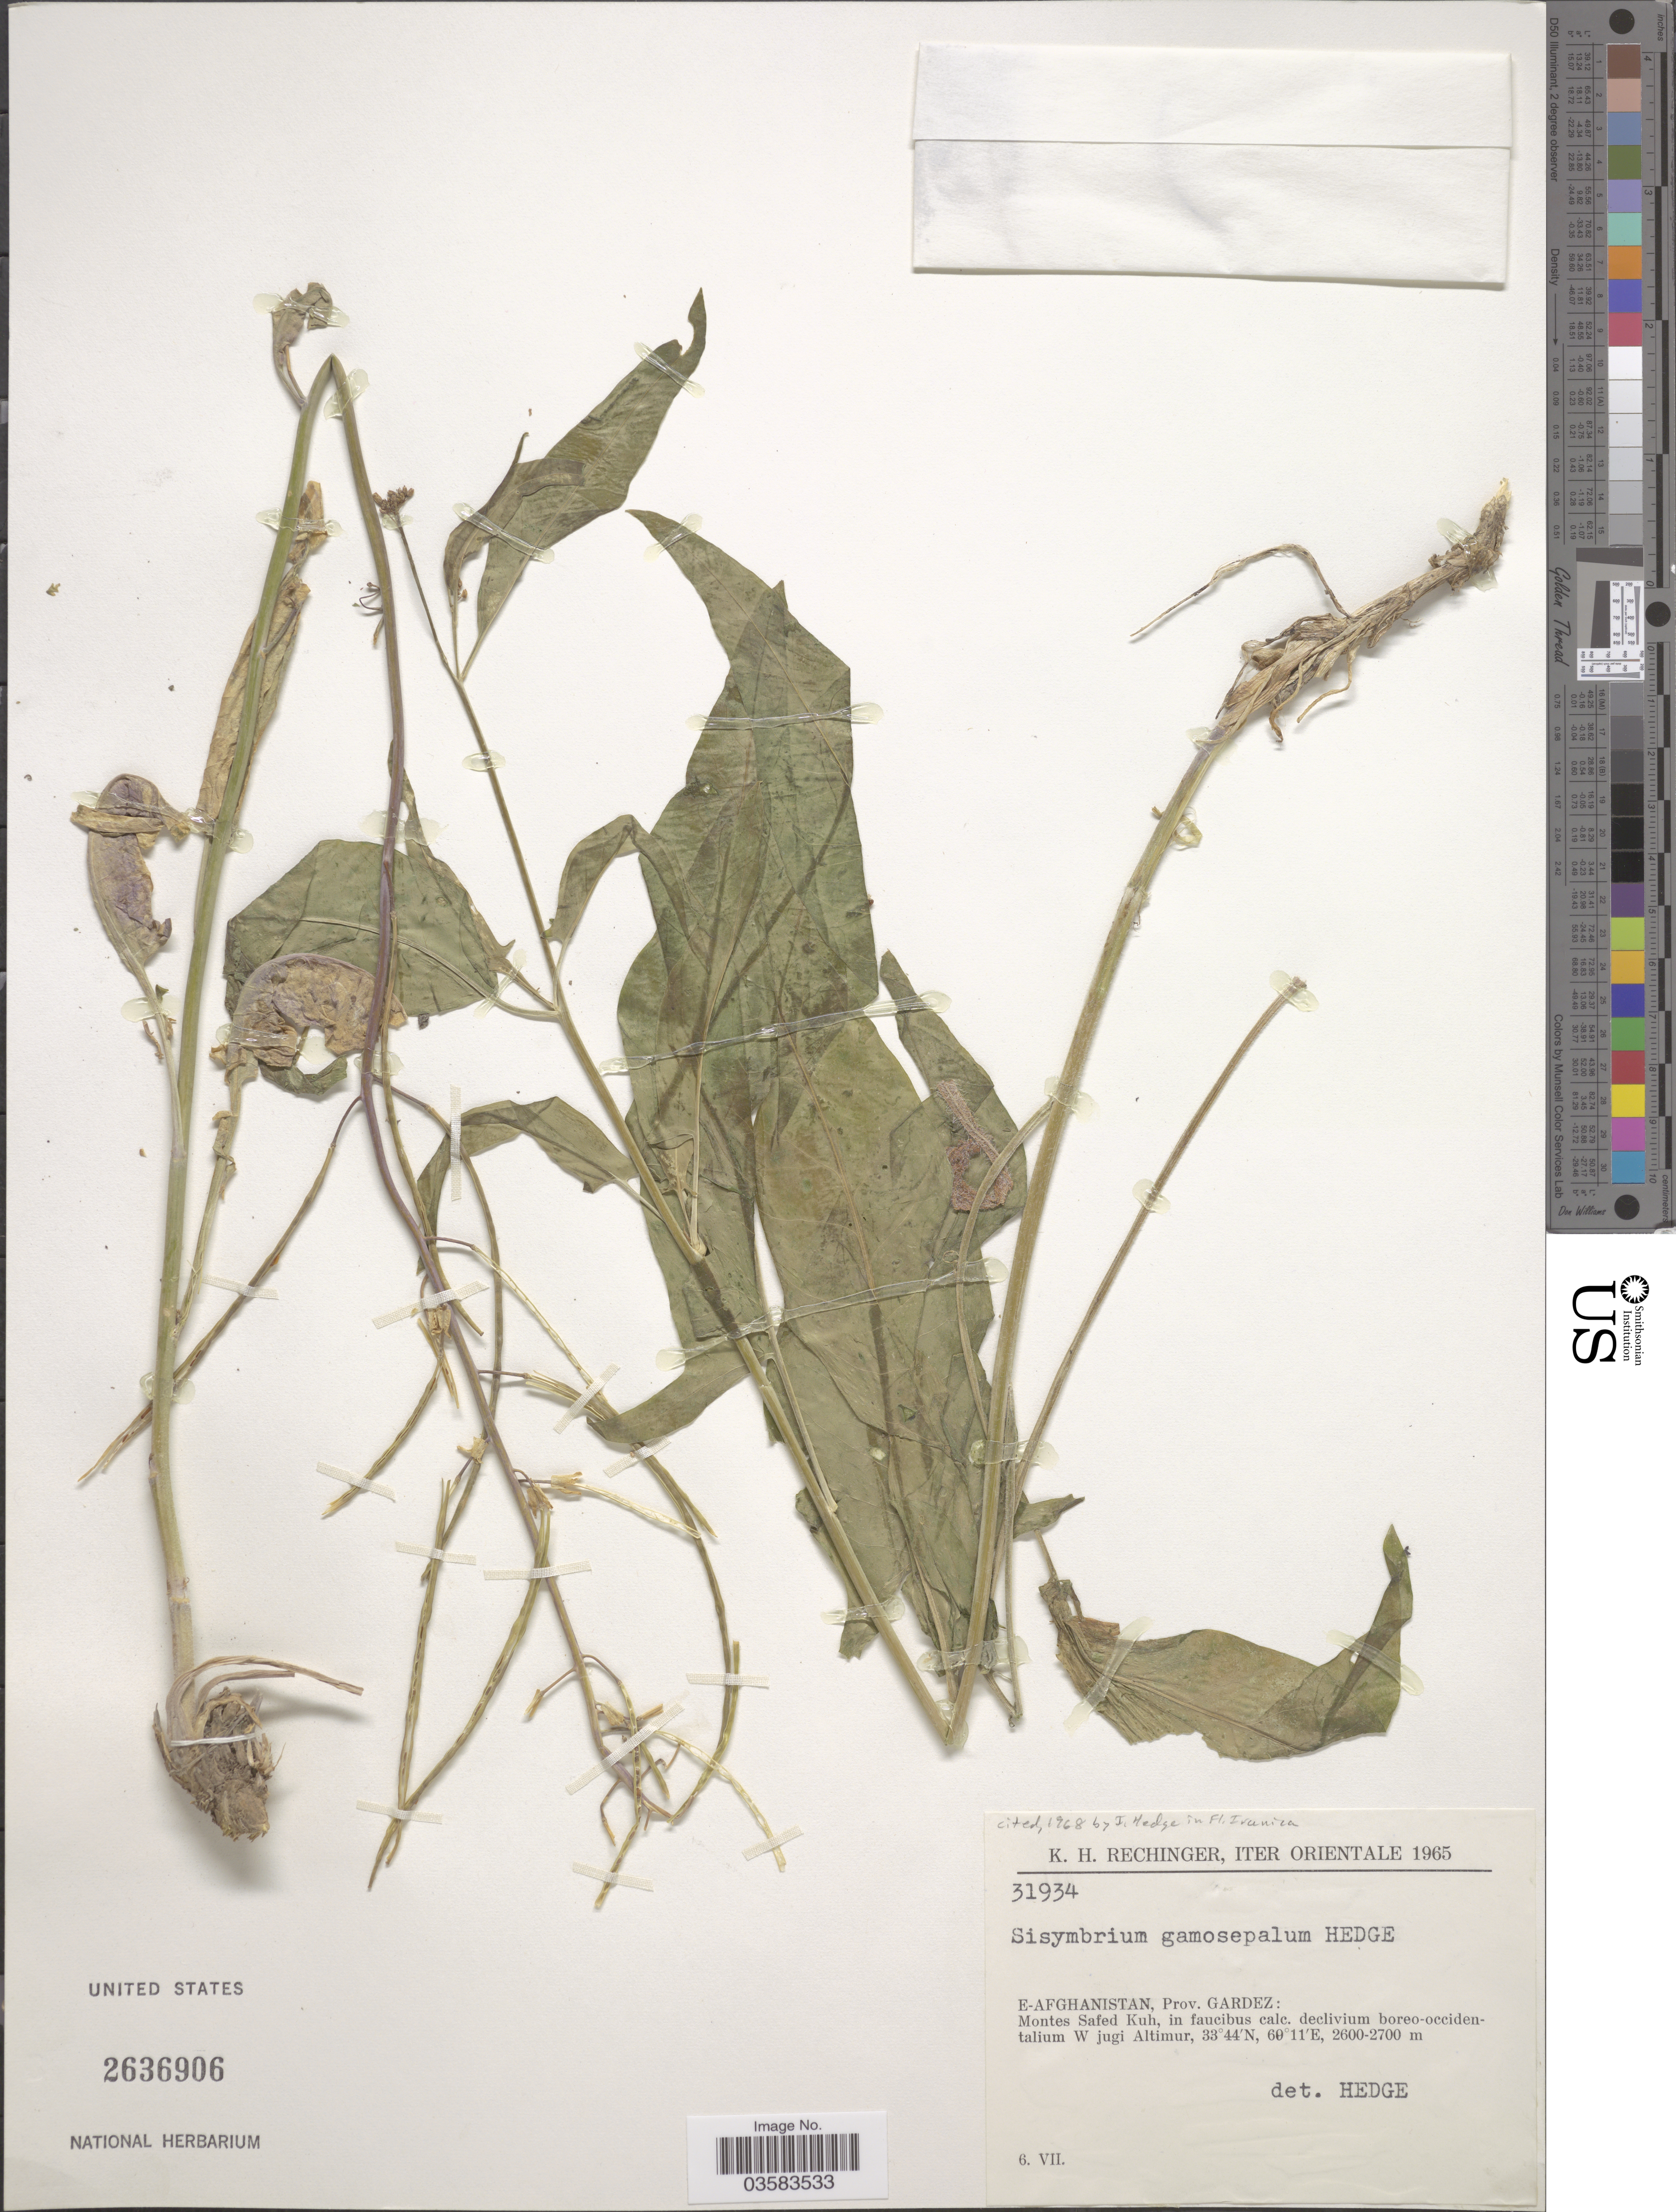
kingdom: Plantae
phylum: Tracheophyta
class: Magnoliopsida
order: Brassicales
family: Brassicaceae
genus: Sisymbrium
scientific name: Sisymbrium gamosepalum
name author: Hedge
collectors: K. H. Rechinger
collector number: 31934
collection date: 1965-07-06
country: Afghanistan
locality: Iter Orientale. E-Afghanistan, Prov. Gardez: Montes Safed Kuh, in faucibus calc. declivium boreo-occidentalium W jugi Altimur.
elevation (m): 2600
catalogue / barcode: US 2636906